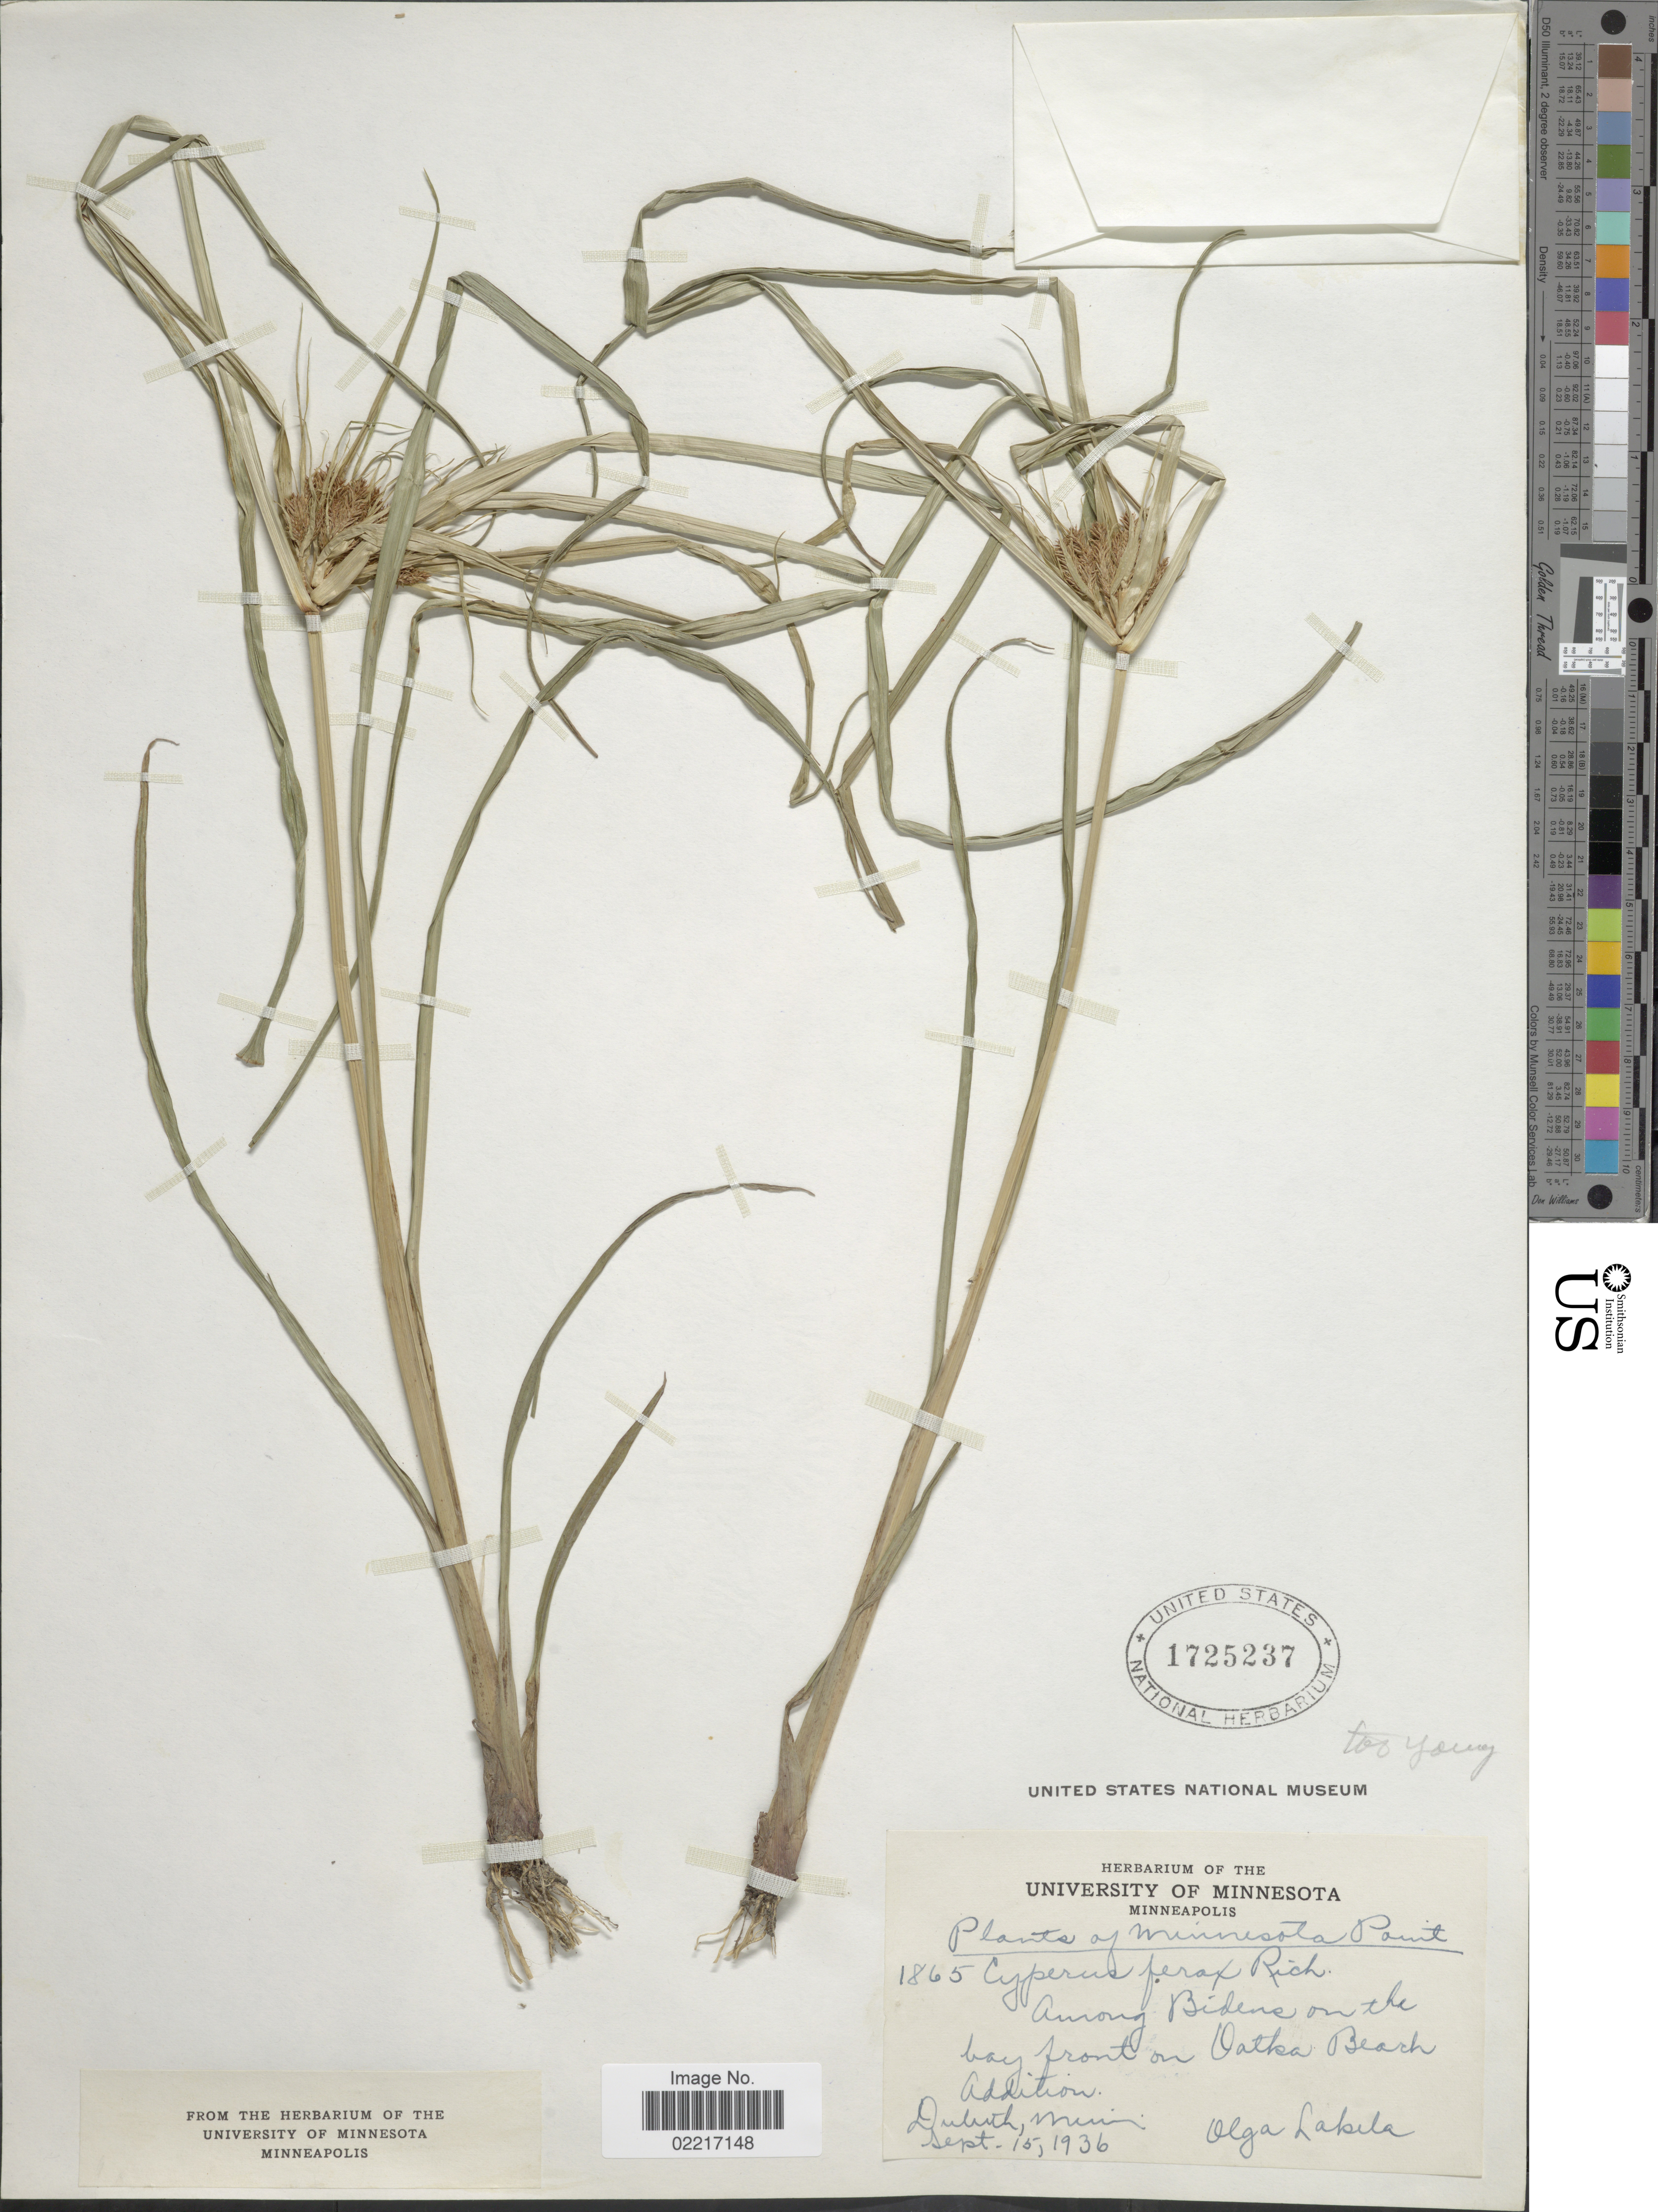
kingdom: Plantae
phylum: Tracheophyta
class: Liliopsida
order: Poales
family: Cyperaceae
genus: Cyperus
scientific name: Cyperus odoratus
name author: L.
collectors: O. Labila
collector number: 1865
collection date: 1936-09-15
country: United States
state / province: Minnesota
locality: Among Bidens on the bay front on Oatka Beach, Addition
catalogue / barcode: US 1725237